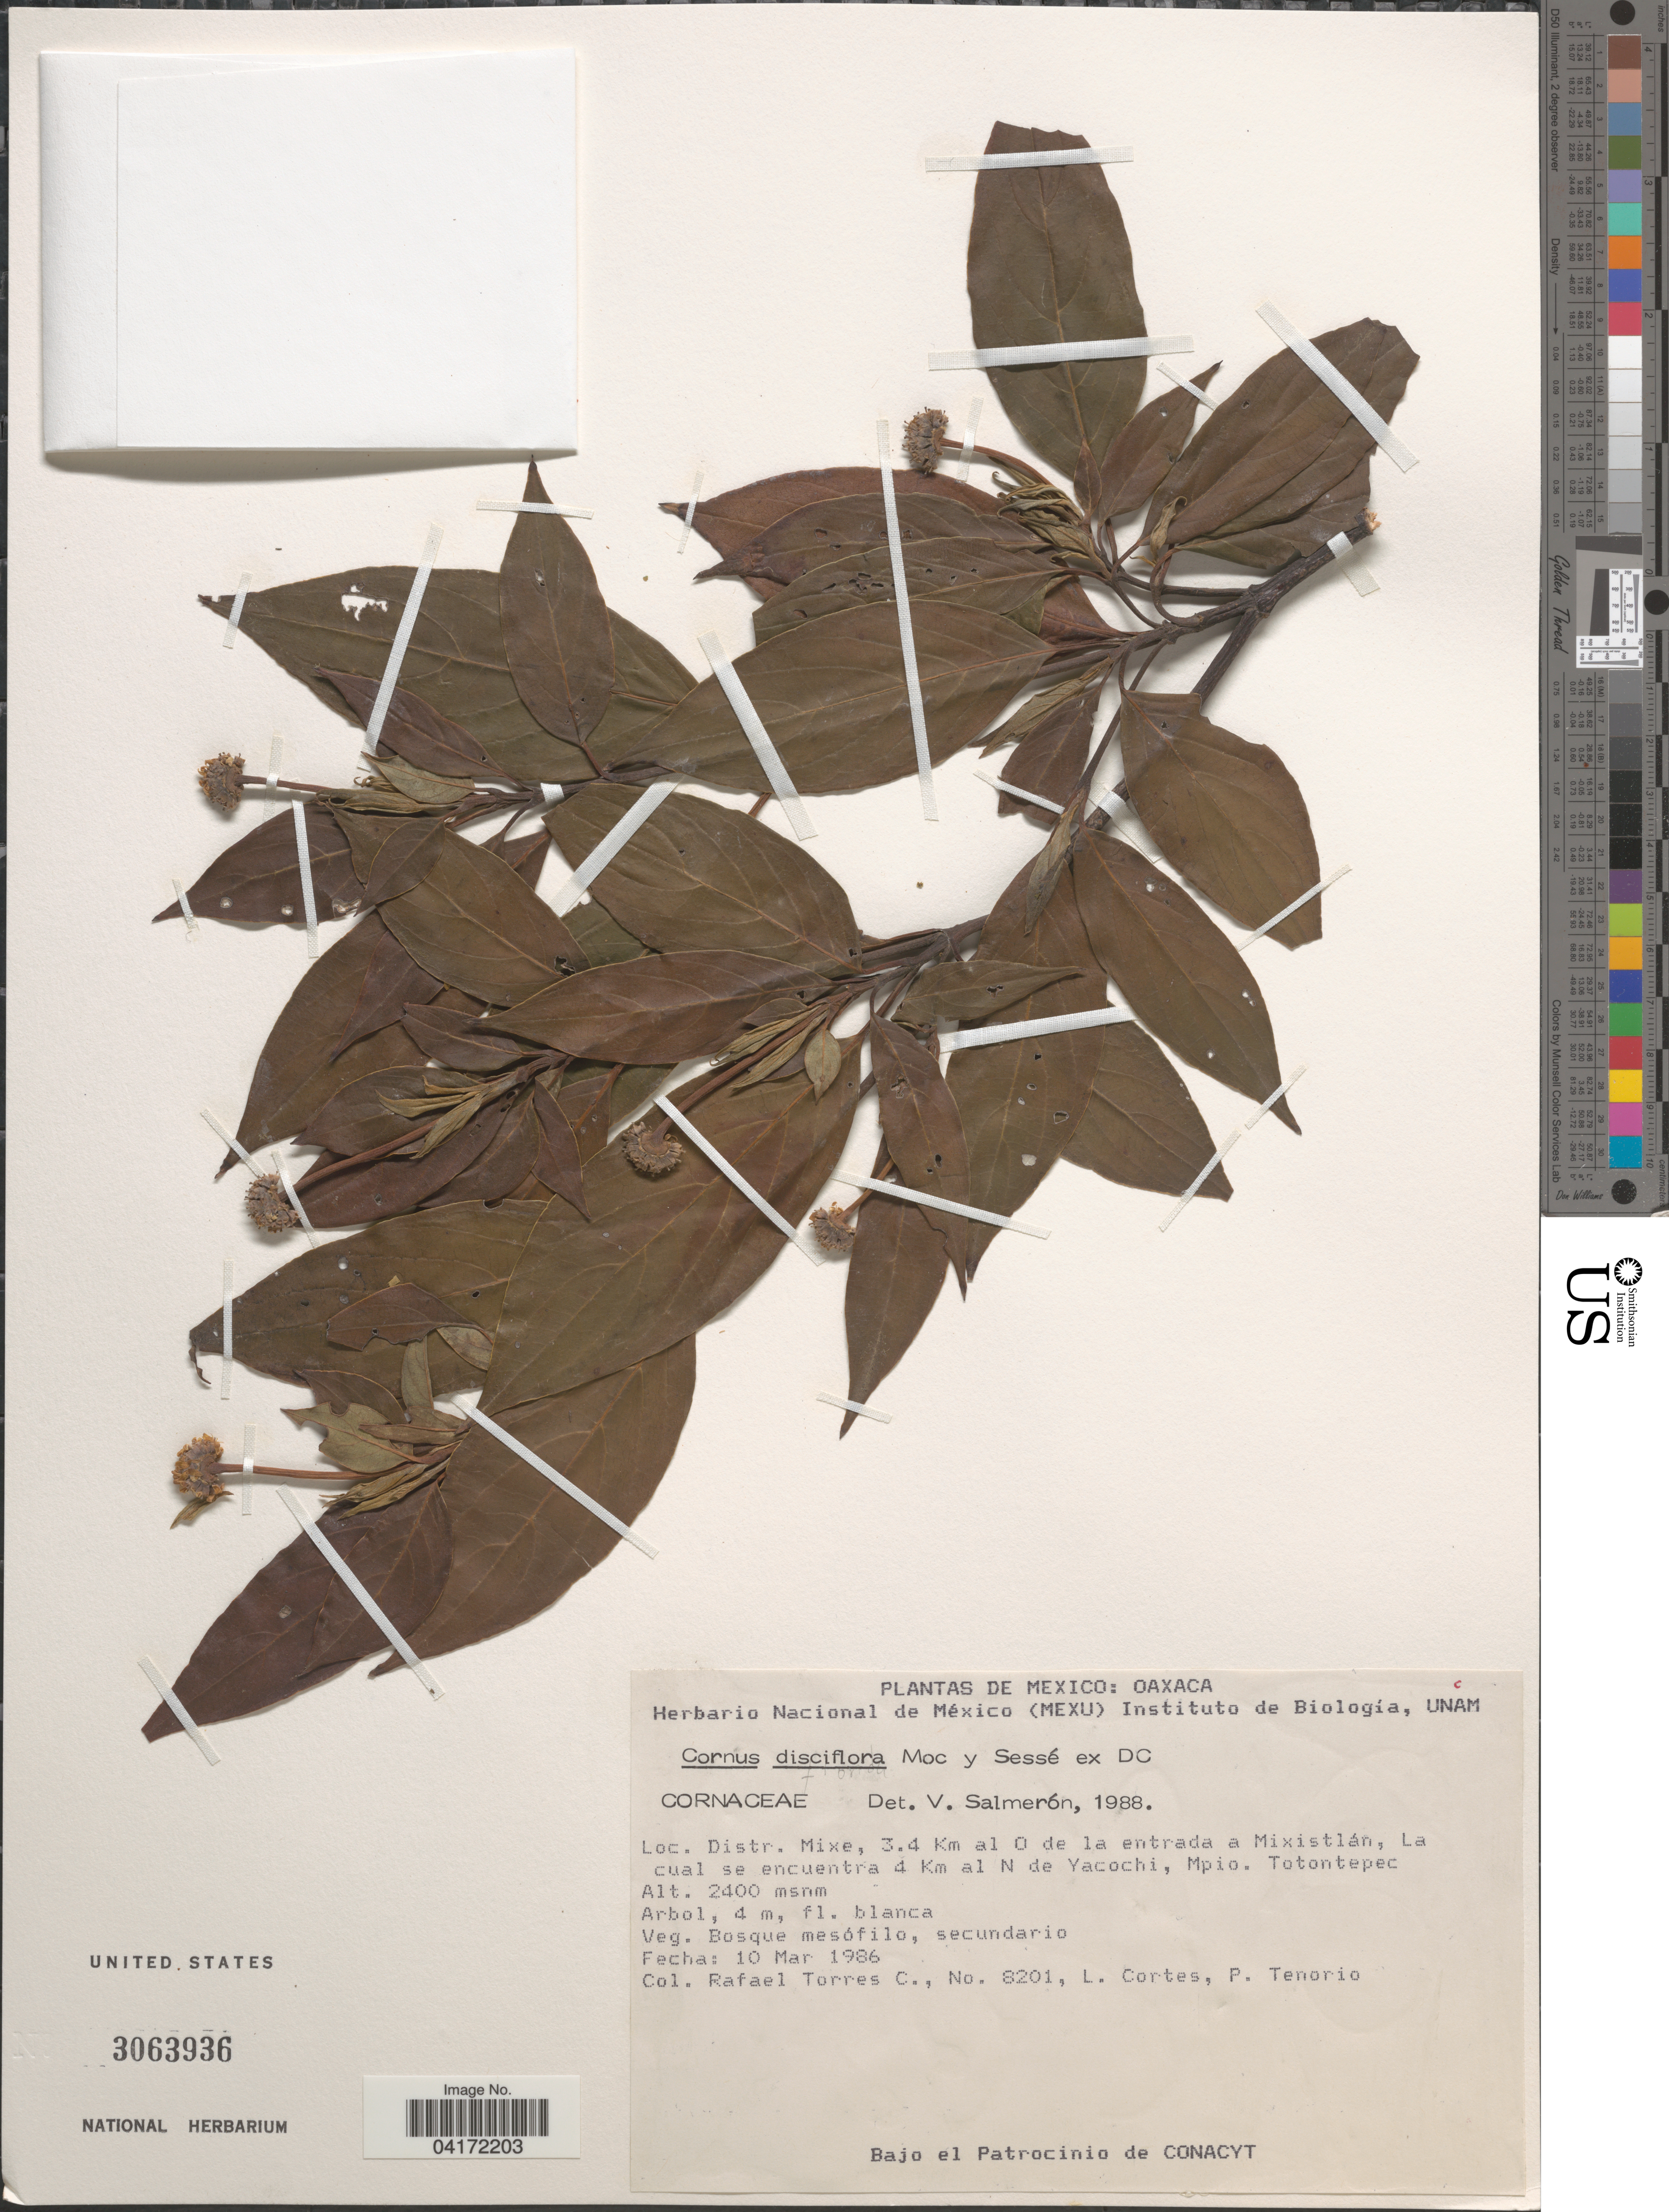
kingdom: Plantae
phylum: Tracheophyta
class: Magnoliopsida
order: Cornales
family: Cornaceae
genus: Cornus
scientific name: Cornus disciflora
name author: Moc. & Sessé ex DC.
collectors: R. Torres C., L. Cortes & Tenorio, P.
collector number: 8201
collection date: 1986-03-10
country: Mexico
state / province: Oaxaca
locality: Distr. Mixe, 3.4 Km al O de la entrada a Mixistlán, La cual de encuentra 4 Km al N de Yacochi, Mpio. Totontepec.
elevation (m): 2400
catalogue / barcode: US 3063936